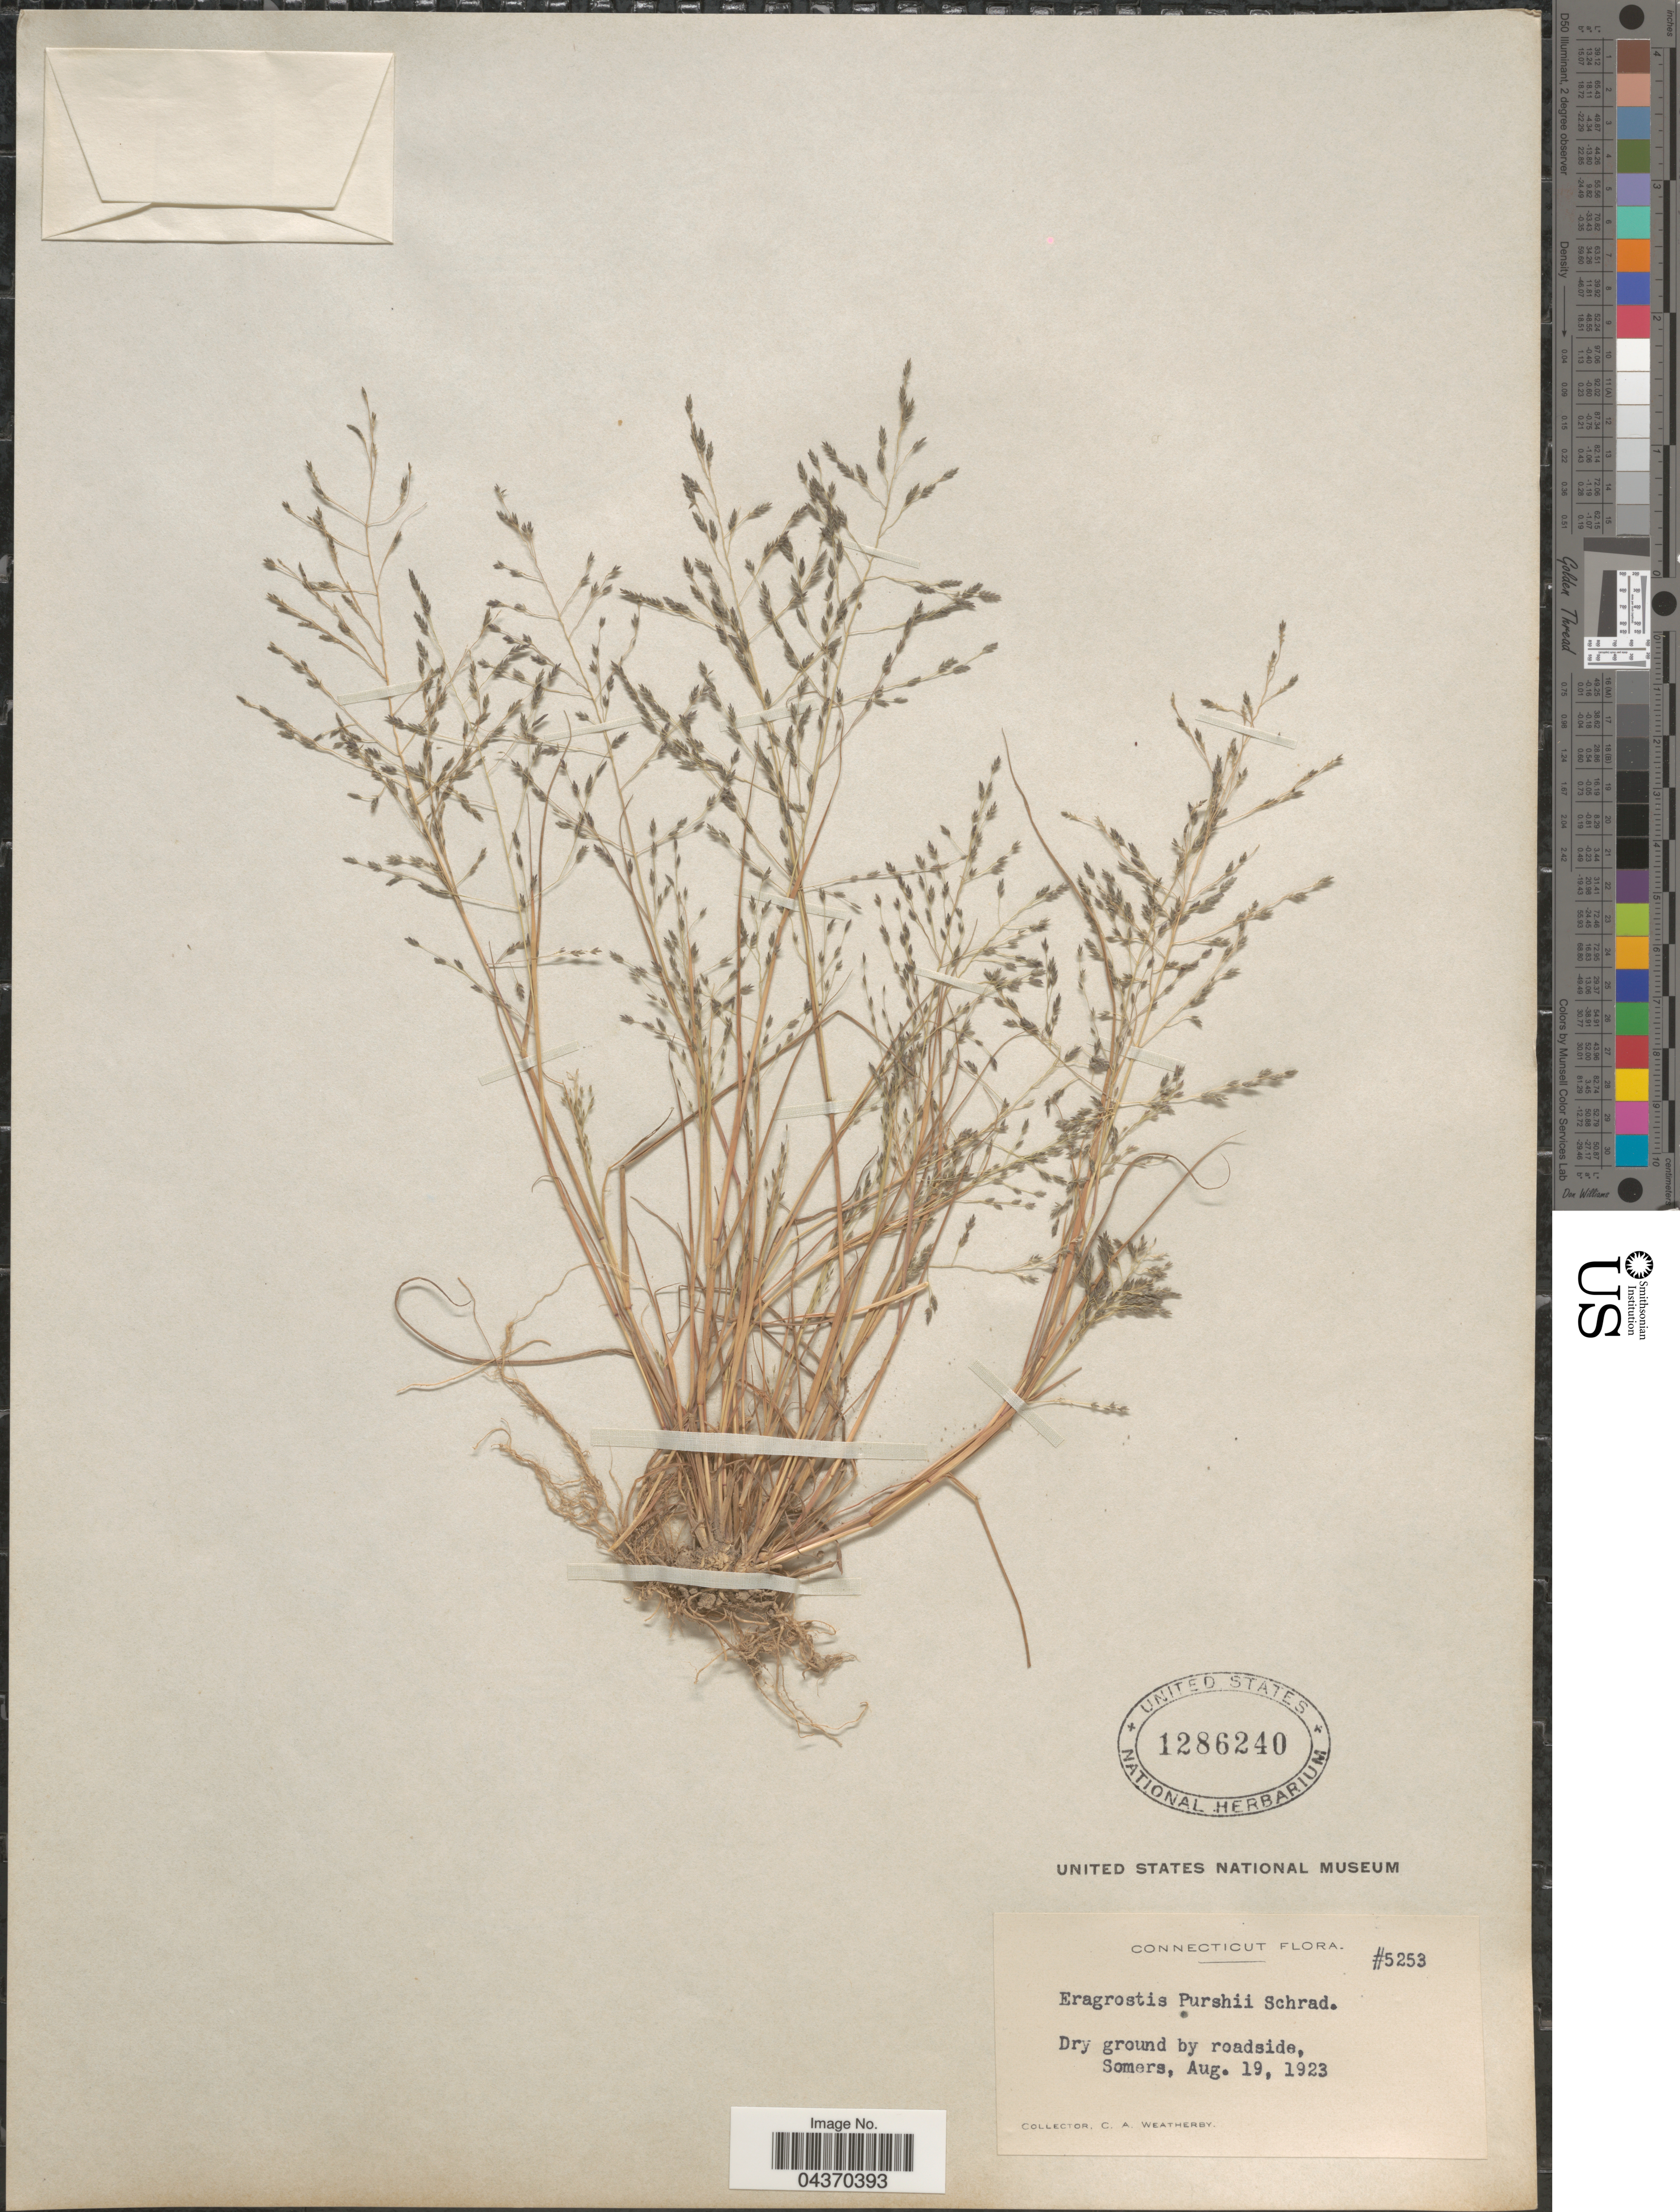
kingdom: Plantae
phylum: Tracheophyta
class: Liliopsida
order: Poales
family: Poaceae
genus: Eragrostis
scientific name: Eragrostis pectinacea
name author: (Michx.) Nees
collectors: C. A. Weatherby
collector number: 5253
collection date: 1923-08-19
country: United States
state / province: Connecticut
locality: Somers.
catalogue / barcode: US 1286240